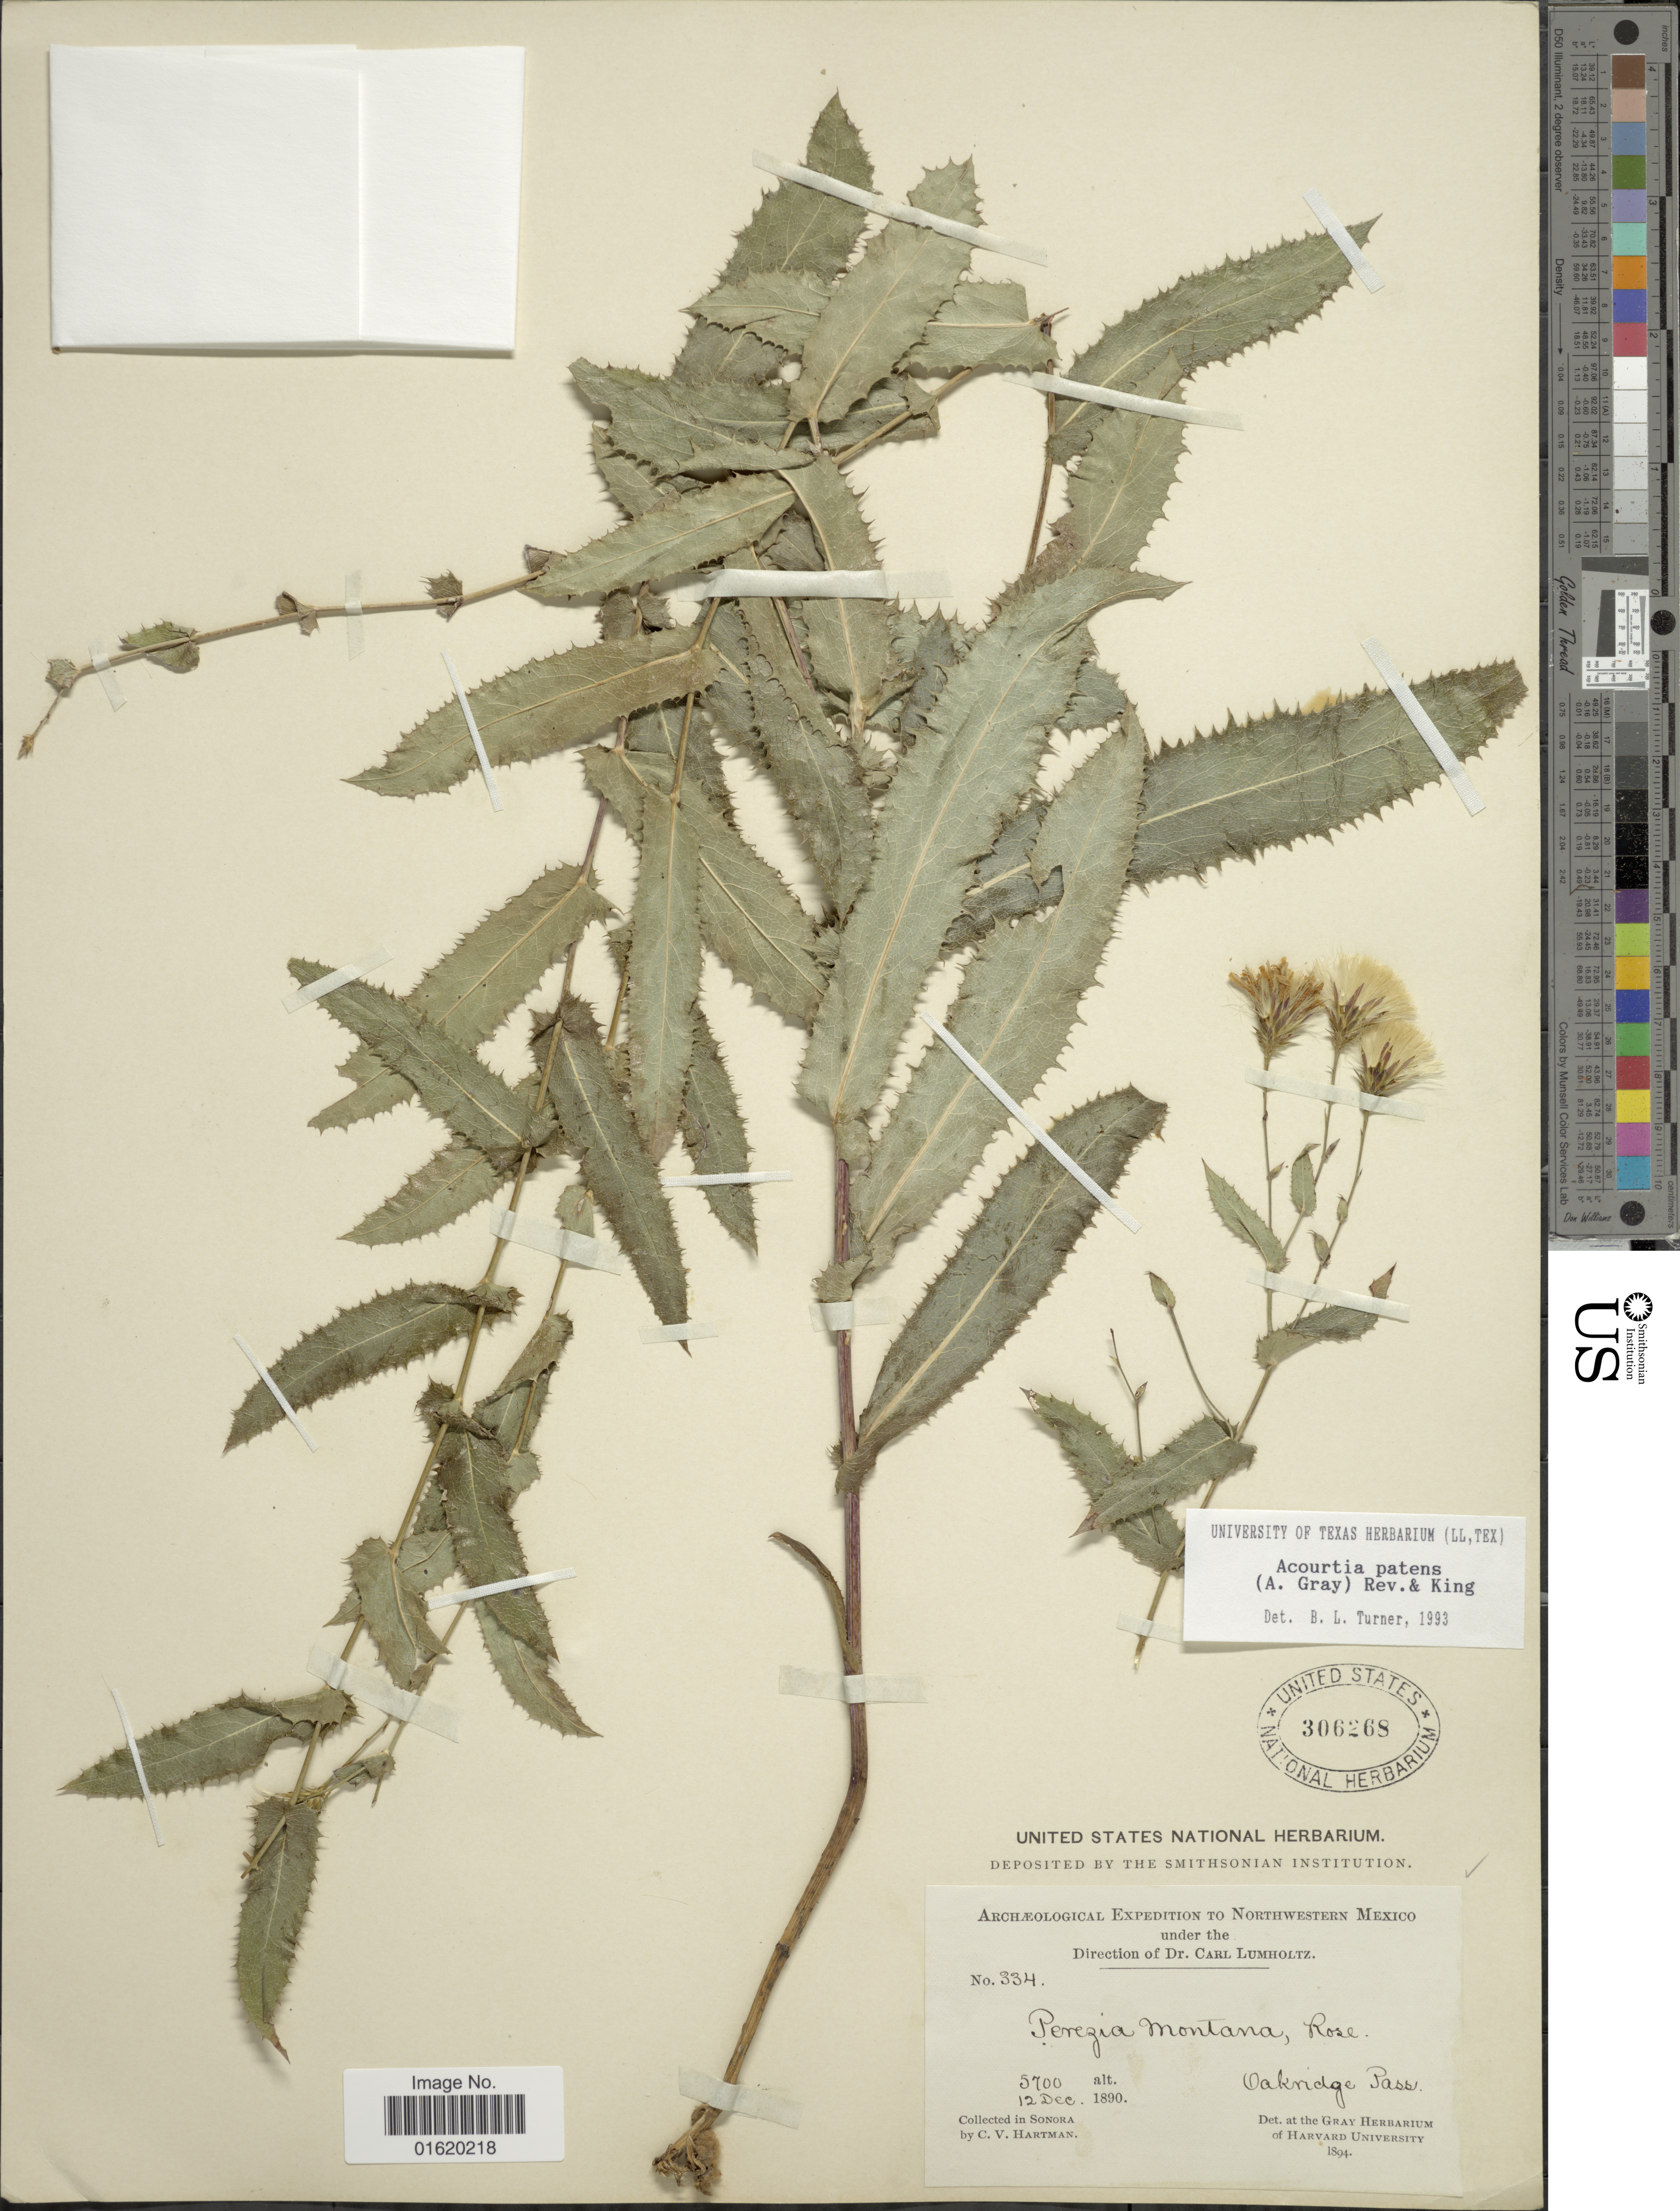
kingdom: Plantae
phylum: Tracheophyta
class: Magnoliopsida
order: Asterales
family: Asteraceae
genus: Acourtia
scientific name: Acourtia patens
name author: (A. Gray) Reveal & R.M. King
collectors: C. V. Hartman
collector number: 334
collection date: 1890-12-12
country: Mexico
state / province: Sonora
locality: Oakridge Pass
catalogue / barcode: US 306268